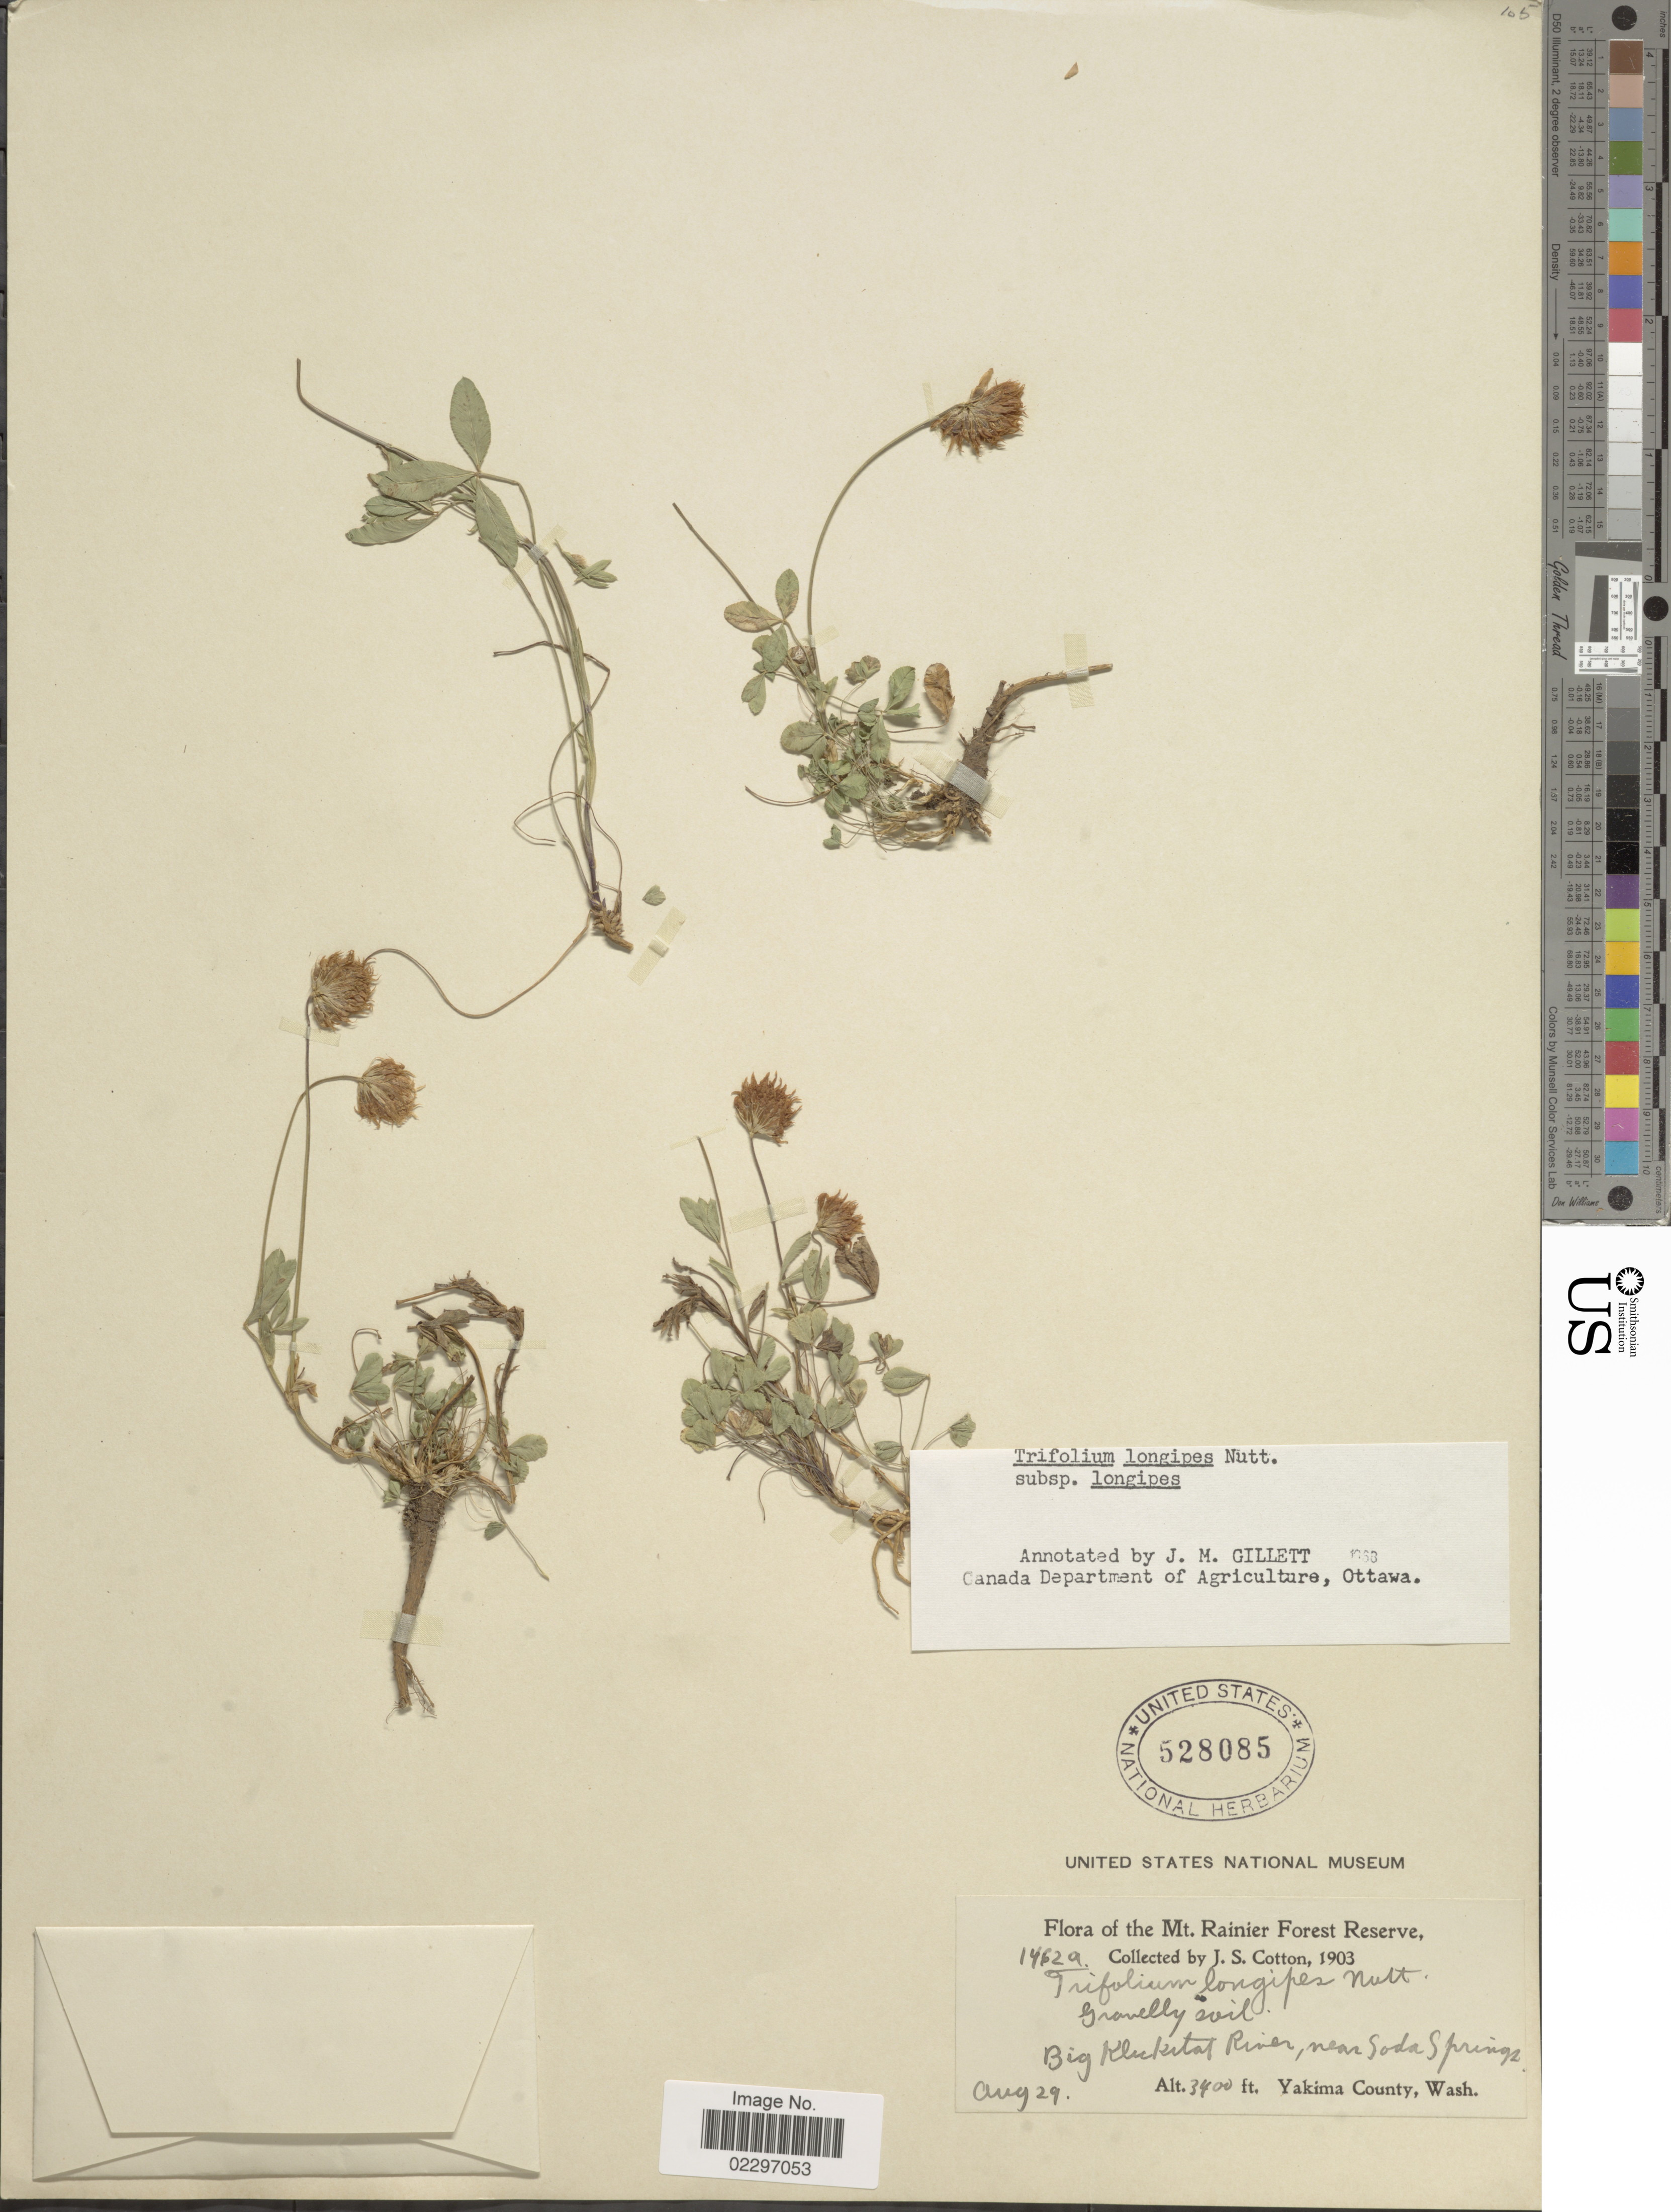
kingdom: Plantae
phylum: Tracheophyta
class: Magnoliopsida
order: Fabales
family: Fabaceae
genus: Trifolium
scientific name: Trifolium longipes subsp. longipes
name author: Nutt.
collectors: J. S. Cotton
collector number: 1462a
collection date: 1903-08-29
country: United States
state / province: Washington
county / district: Yakima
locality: Mt. Rainier Forest Reserve. Big Klickitat River, near Soda Springs. Yakima County, Wash.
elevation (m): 1036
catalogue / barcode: US 528085